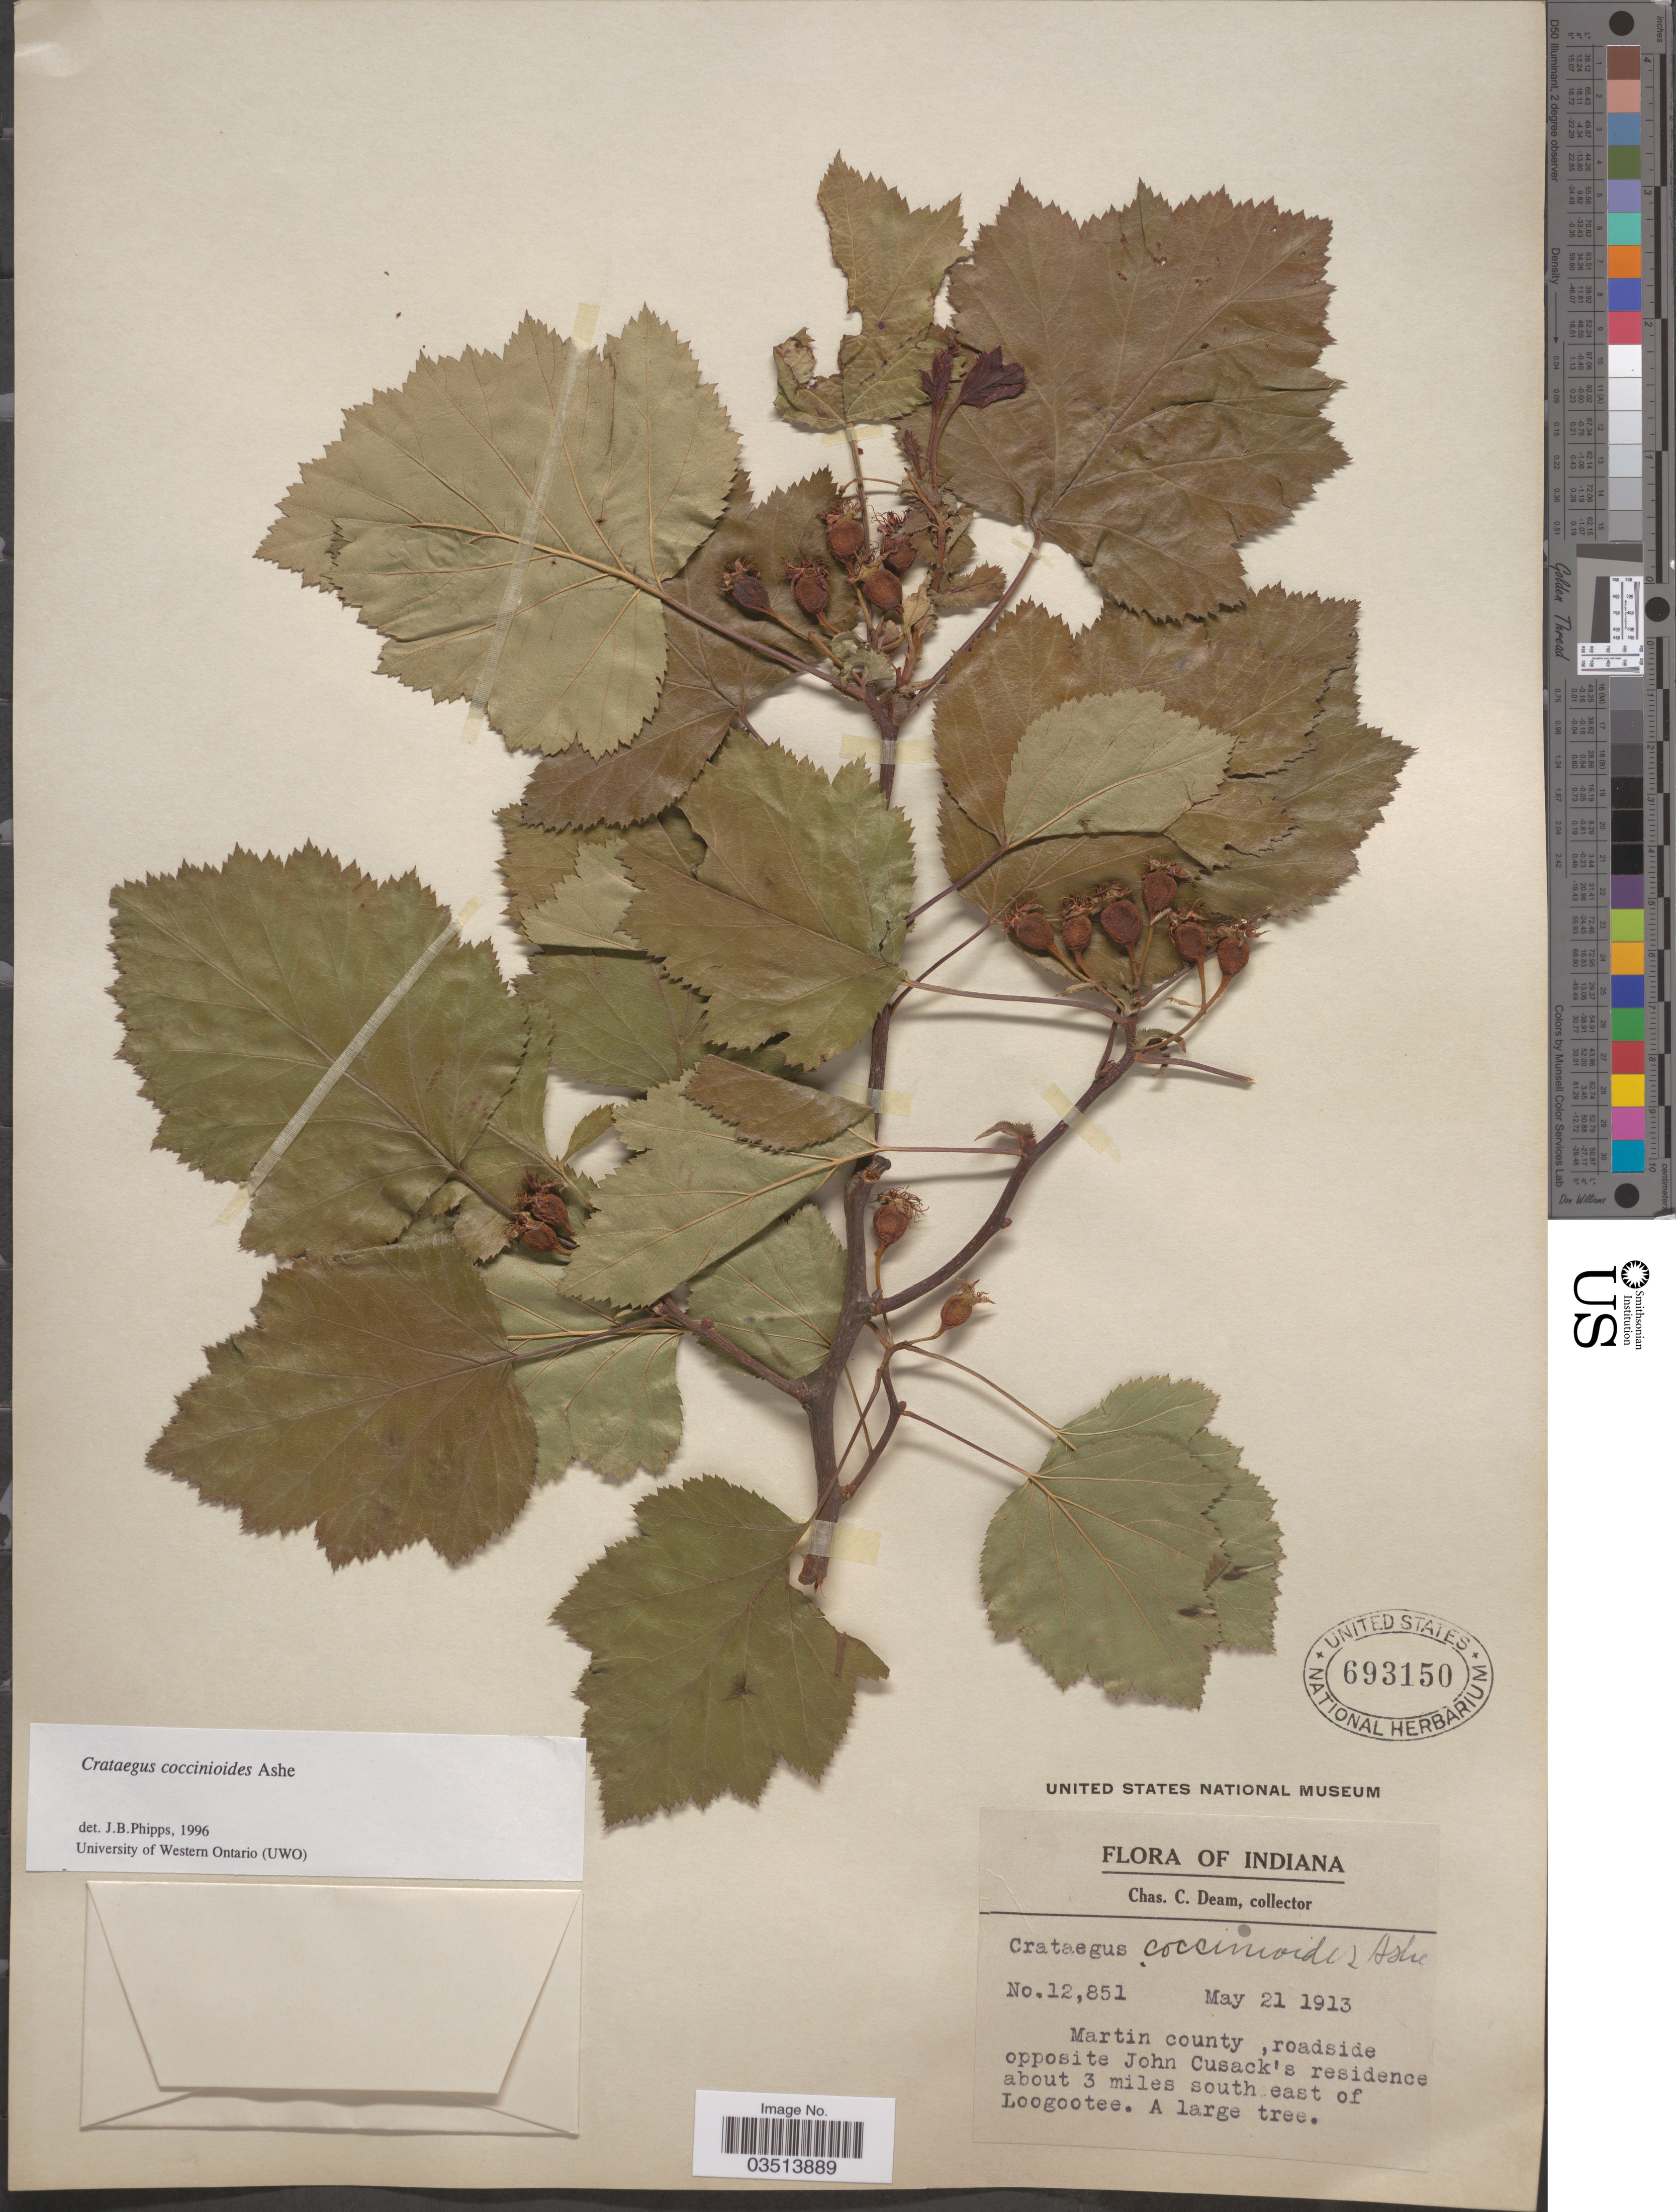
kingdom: Plantae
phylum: Tracheophyta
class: Magnoliopsida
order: Rosales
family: Rosaceae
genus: Crataegus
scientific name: Crataegus coccinioides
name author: Ashe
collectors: C. C. Deam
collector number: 12851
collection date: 1913-05-21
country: United States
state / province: Indiana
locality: Martin county, roadside opposite John Cusack's residence about 3 miles south east of Loogootee.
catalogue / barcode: US 693150